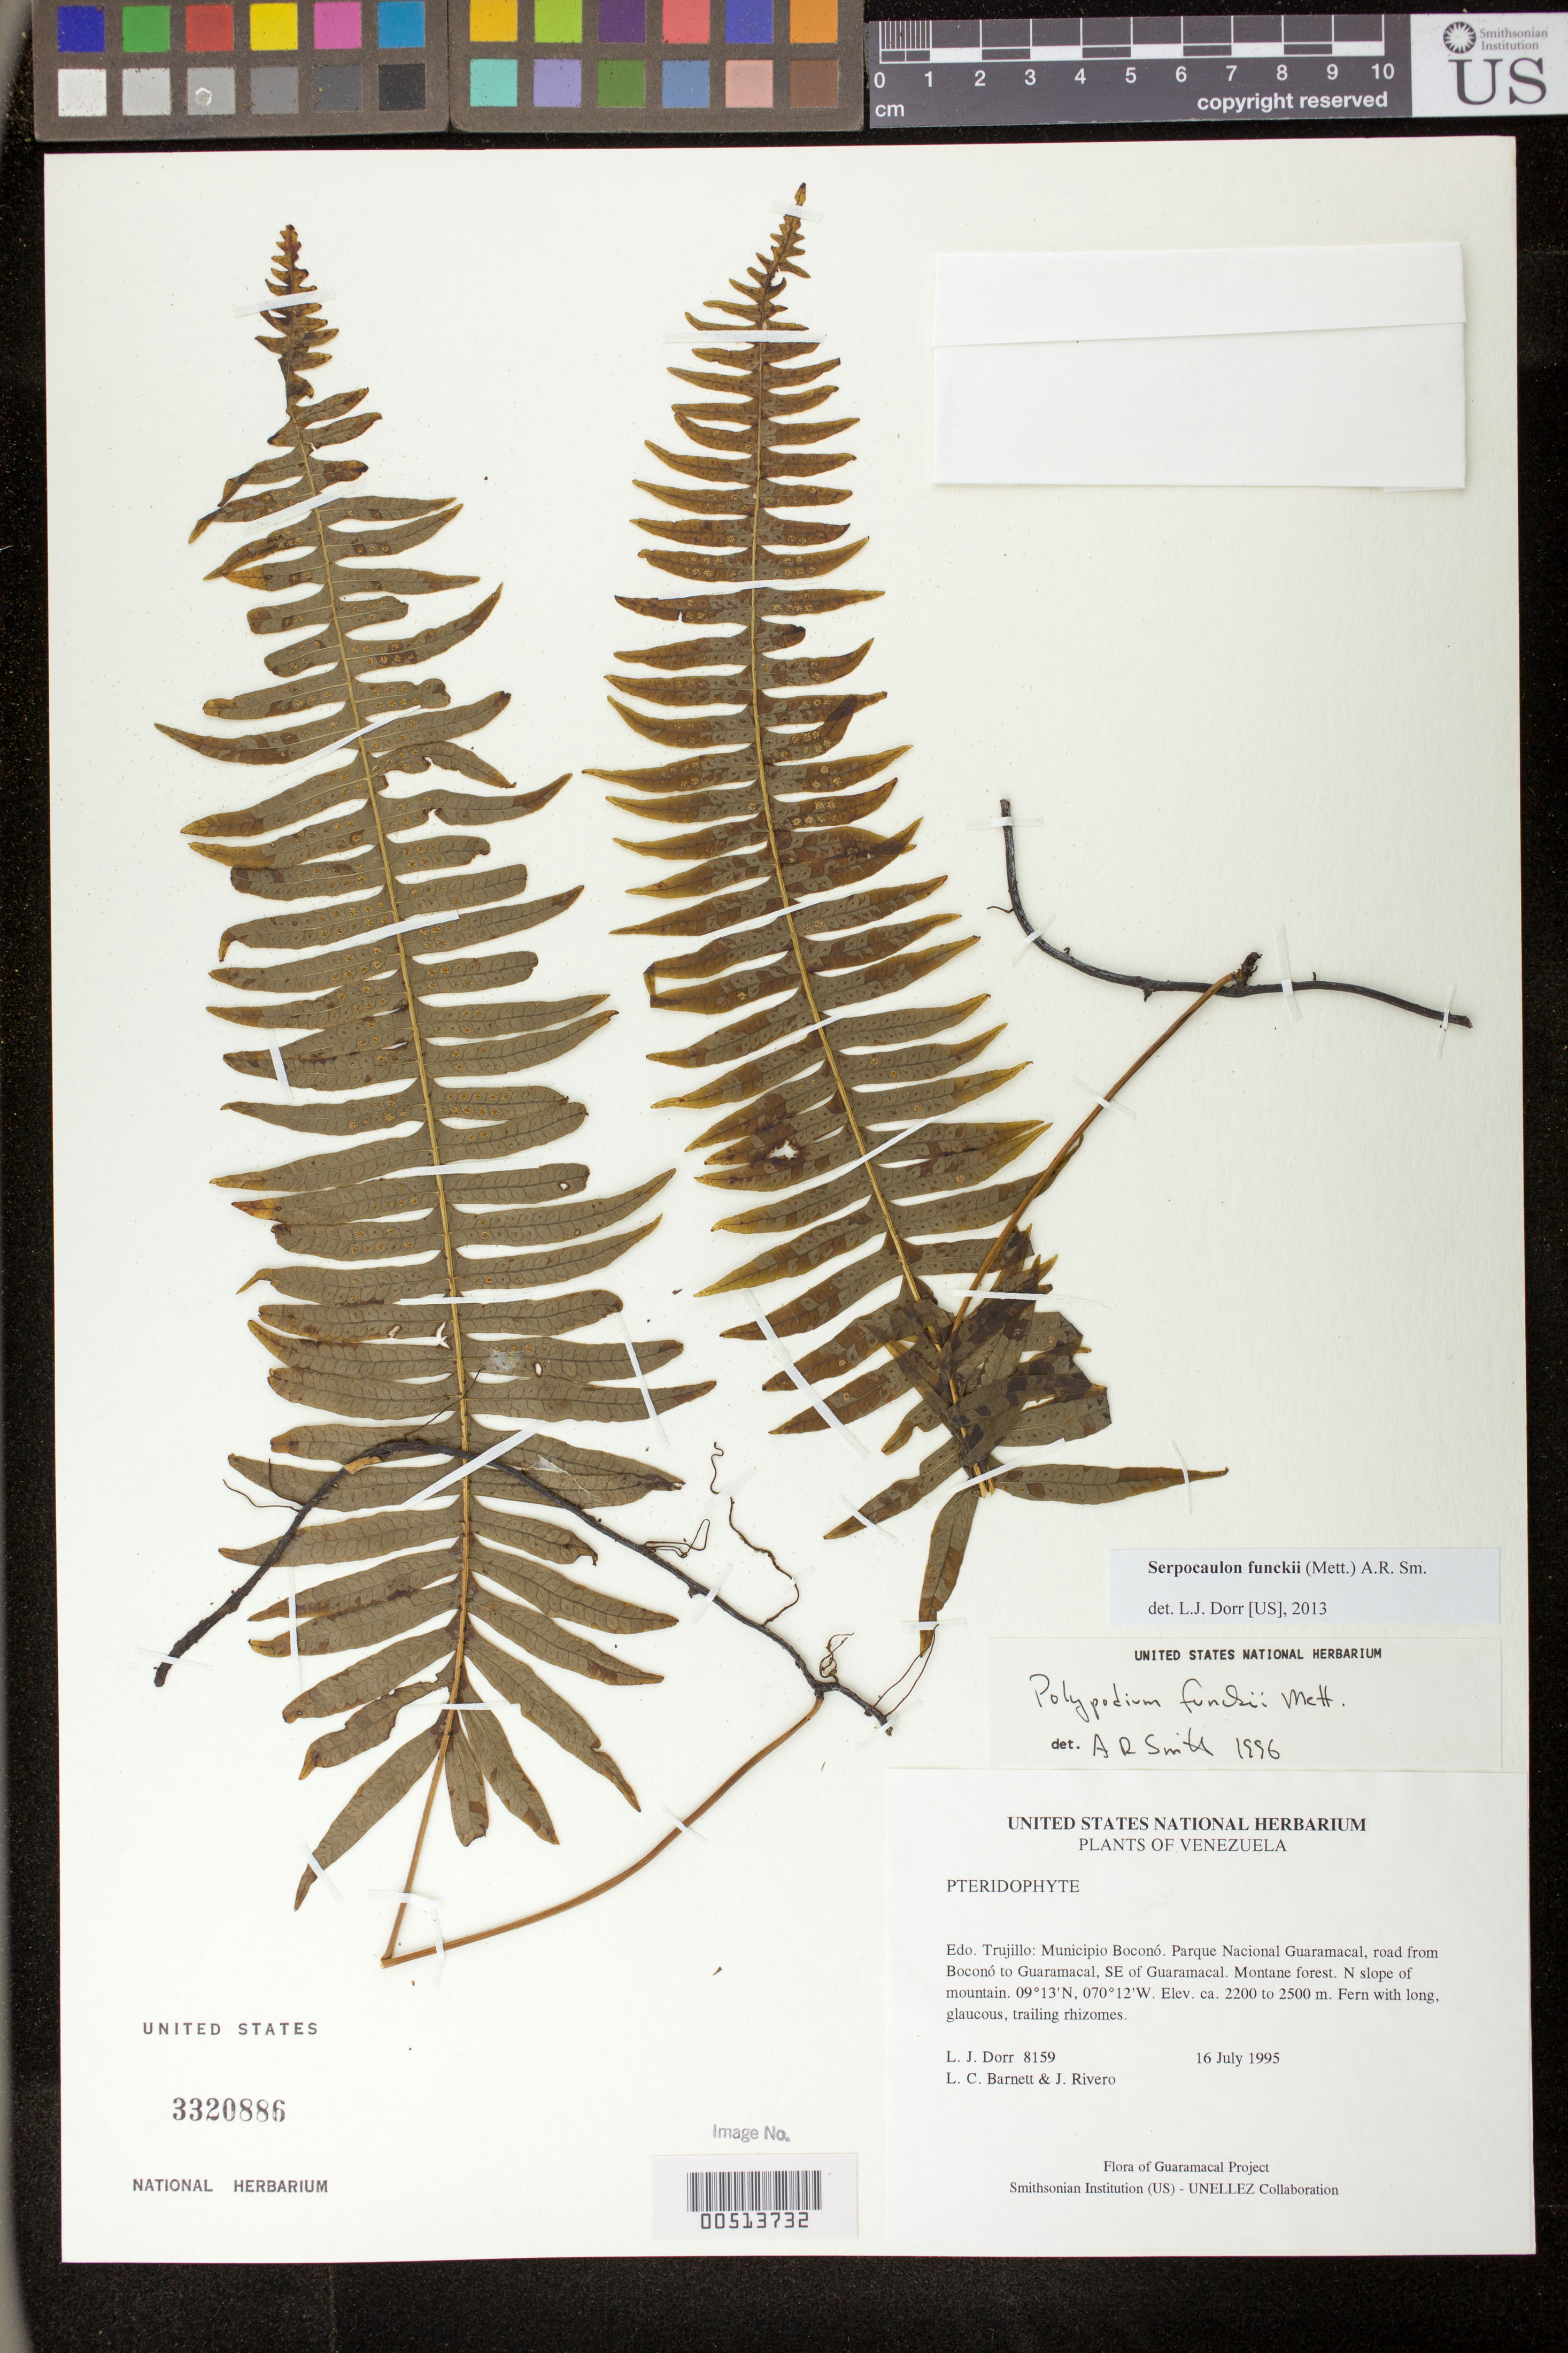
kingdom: Plantae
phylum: Tracheophyta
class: Polypodiopsida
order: Polypodiales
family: Polypodiaceae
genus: Serpocaulon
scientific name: Serpocaulon funckii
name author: (Mett.) A.R. Sm.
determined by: Dorr, L. J., (BOT), Smithsonian Institution - National Museum of Natural History (UNITED STATES)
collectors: L. J. Dorr, L. C. Barnett & J. Rivero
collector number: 8159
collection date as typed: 16 Jul 1995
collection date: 1995-07-16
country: Venezuela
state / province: Trujillo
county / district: Boconó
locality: Parque Nacional Guaramacal, road from Boconó to Guaramacal, SE of Guaramacal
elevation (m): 2200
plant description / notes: PORT, UC, US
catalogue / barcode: US 3320886